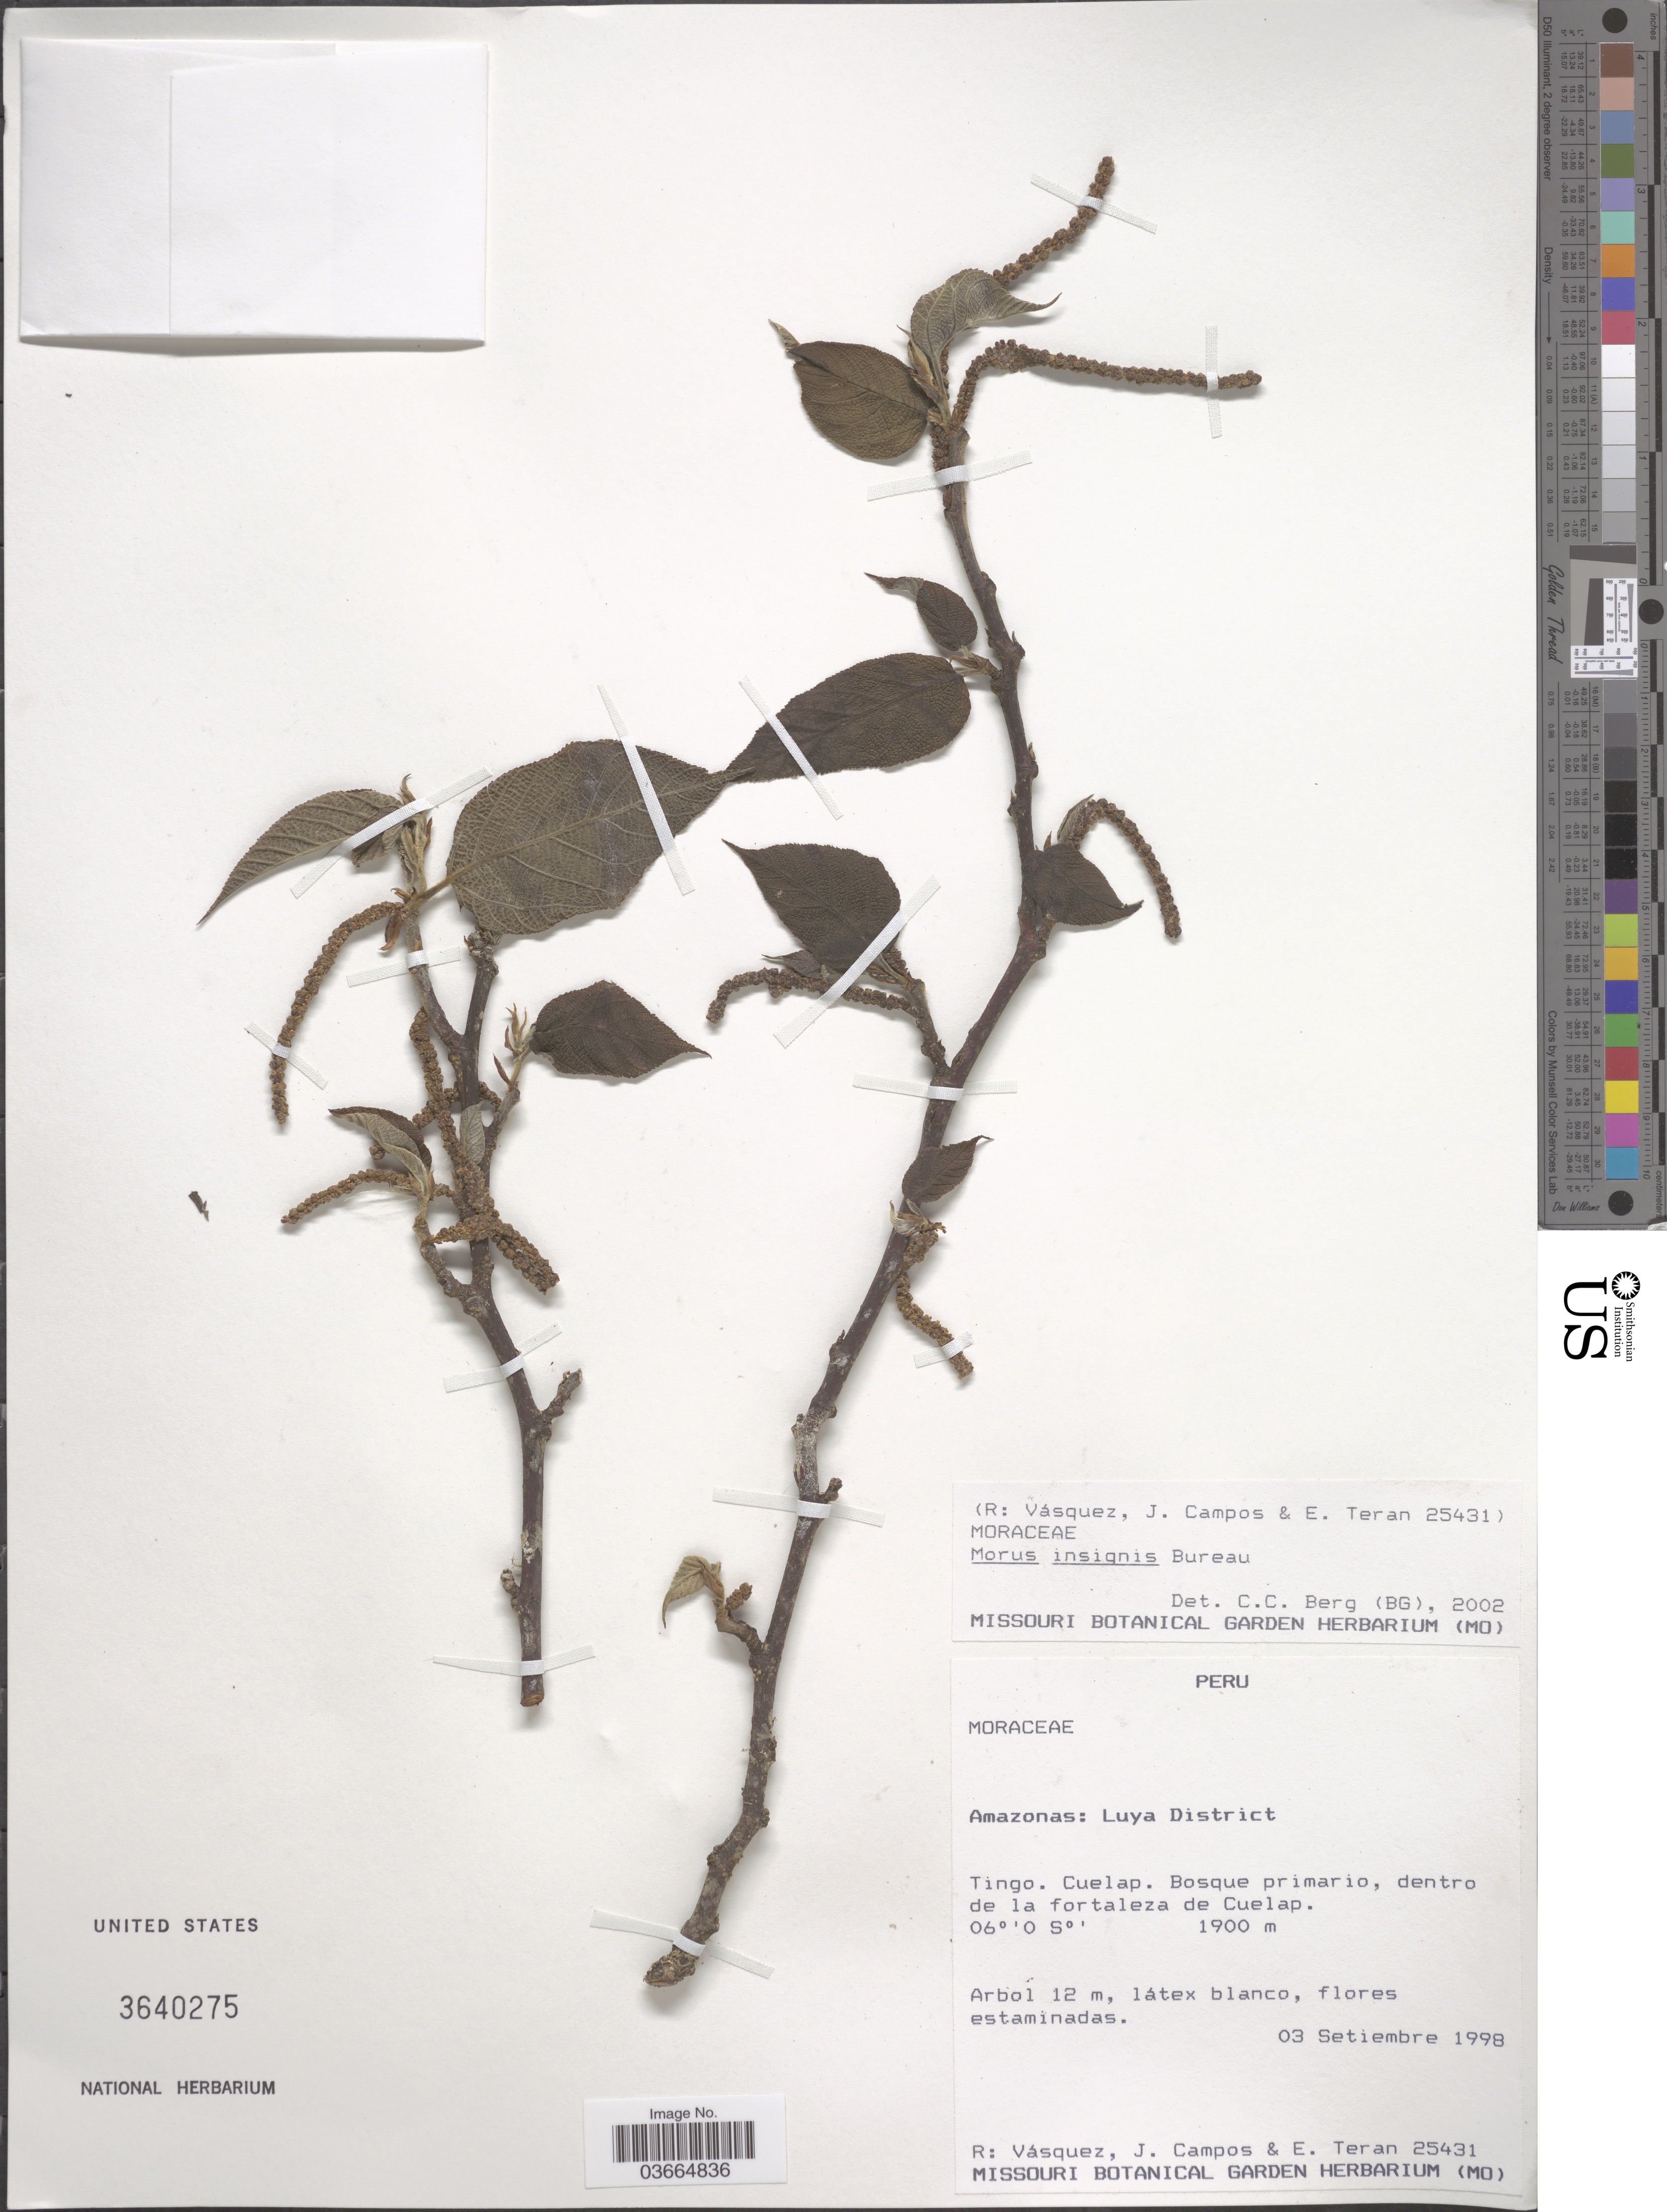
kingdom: Plantae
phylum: Tracheophyta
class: Magnoliopsida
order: Rosales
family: Moraceae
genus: Paratrophis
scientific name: Paratrophis insignis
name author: (Bureau) E. M. Gardner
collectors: R. Vásquez, J. Campos & E. Teran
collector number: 25431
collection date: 1998-09-03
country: Peru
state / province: Amazonas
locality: Luya District. Tingo, Cuelap. Bosque primario, dentro de la fortaleza de Cuelap.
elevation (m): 1900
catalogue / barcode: US 3640275